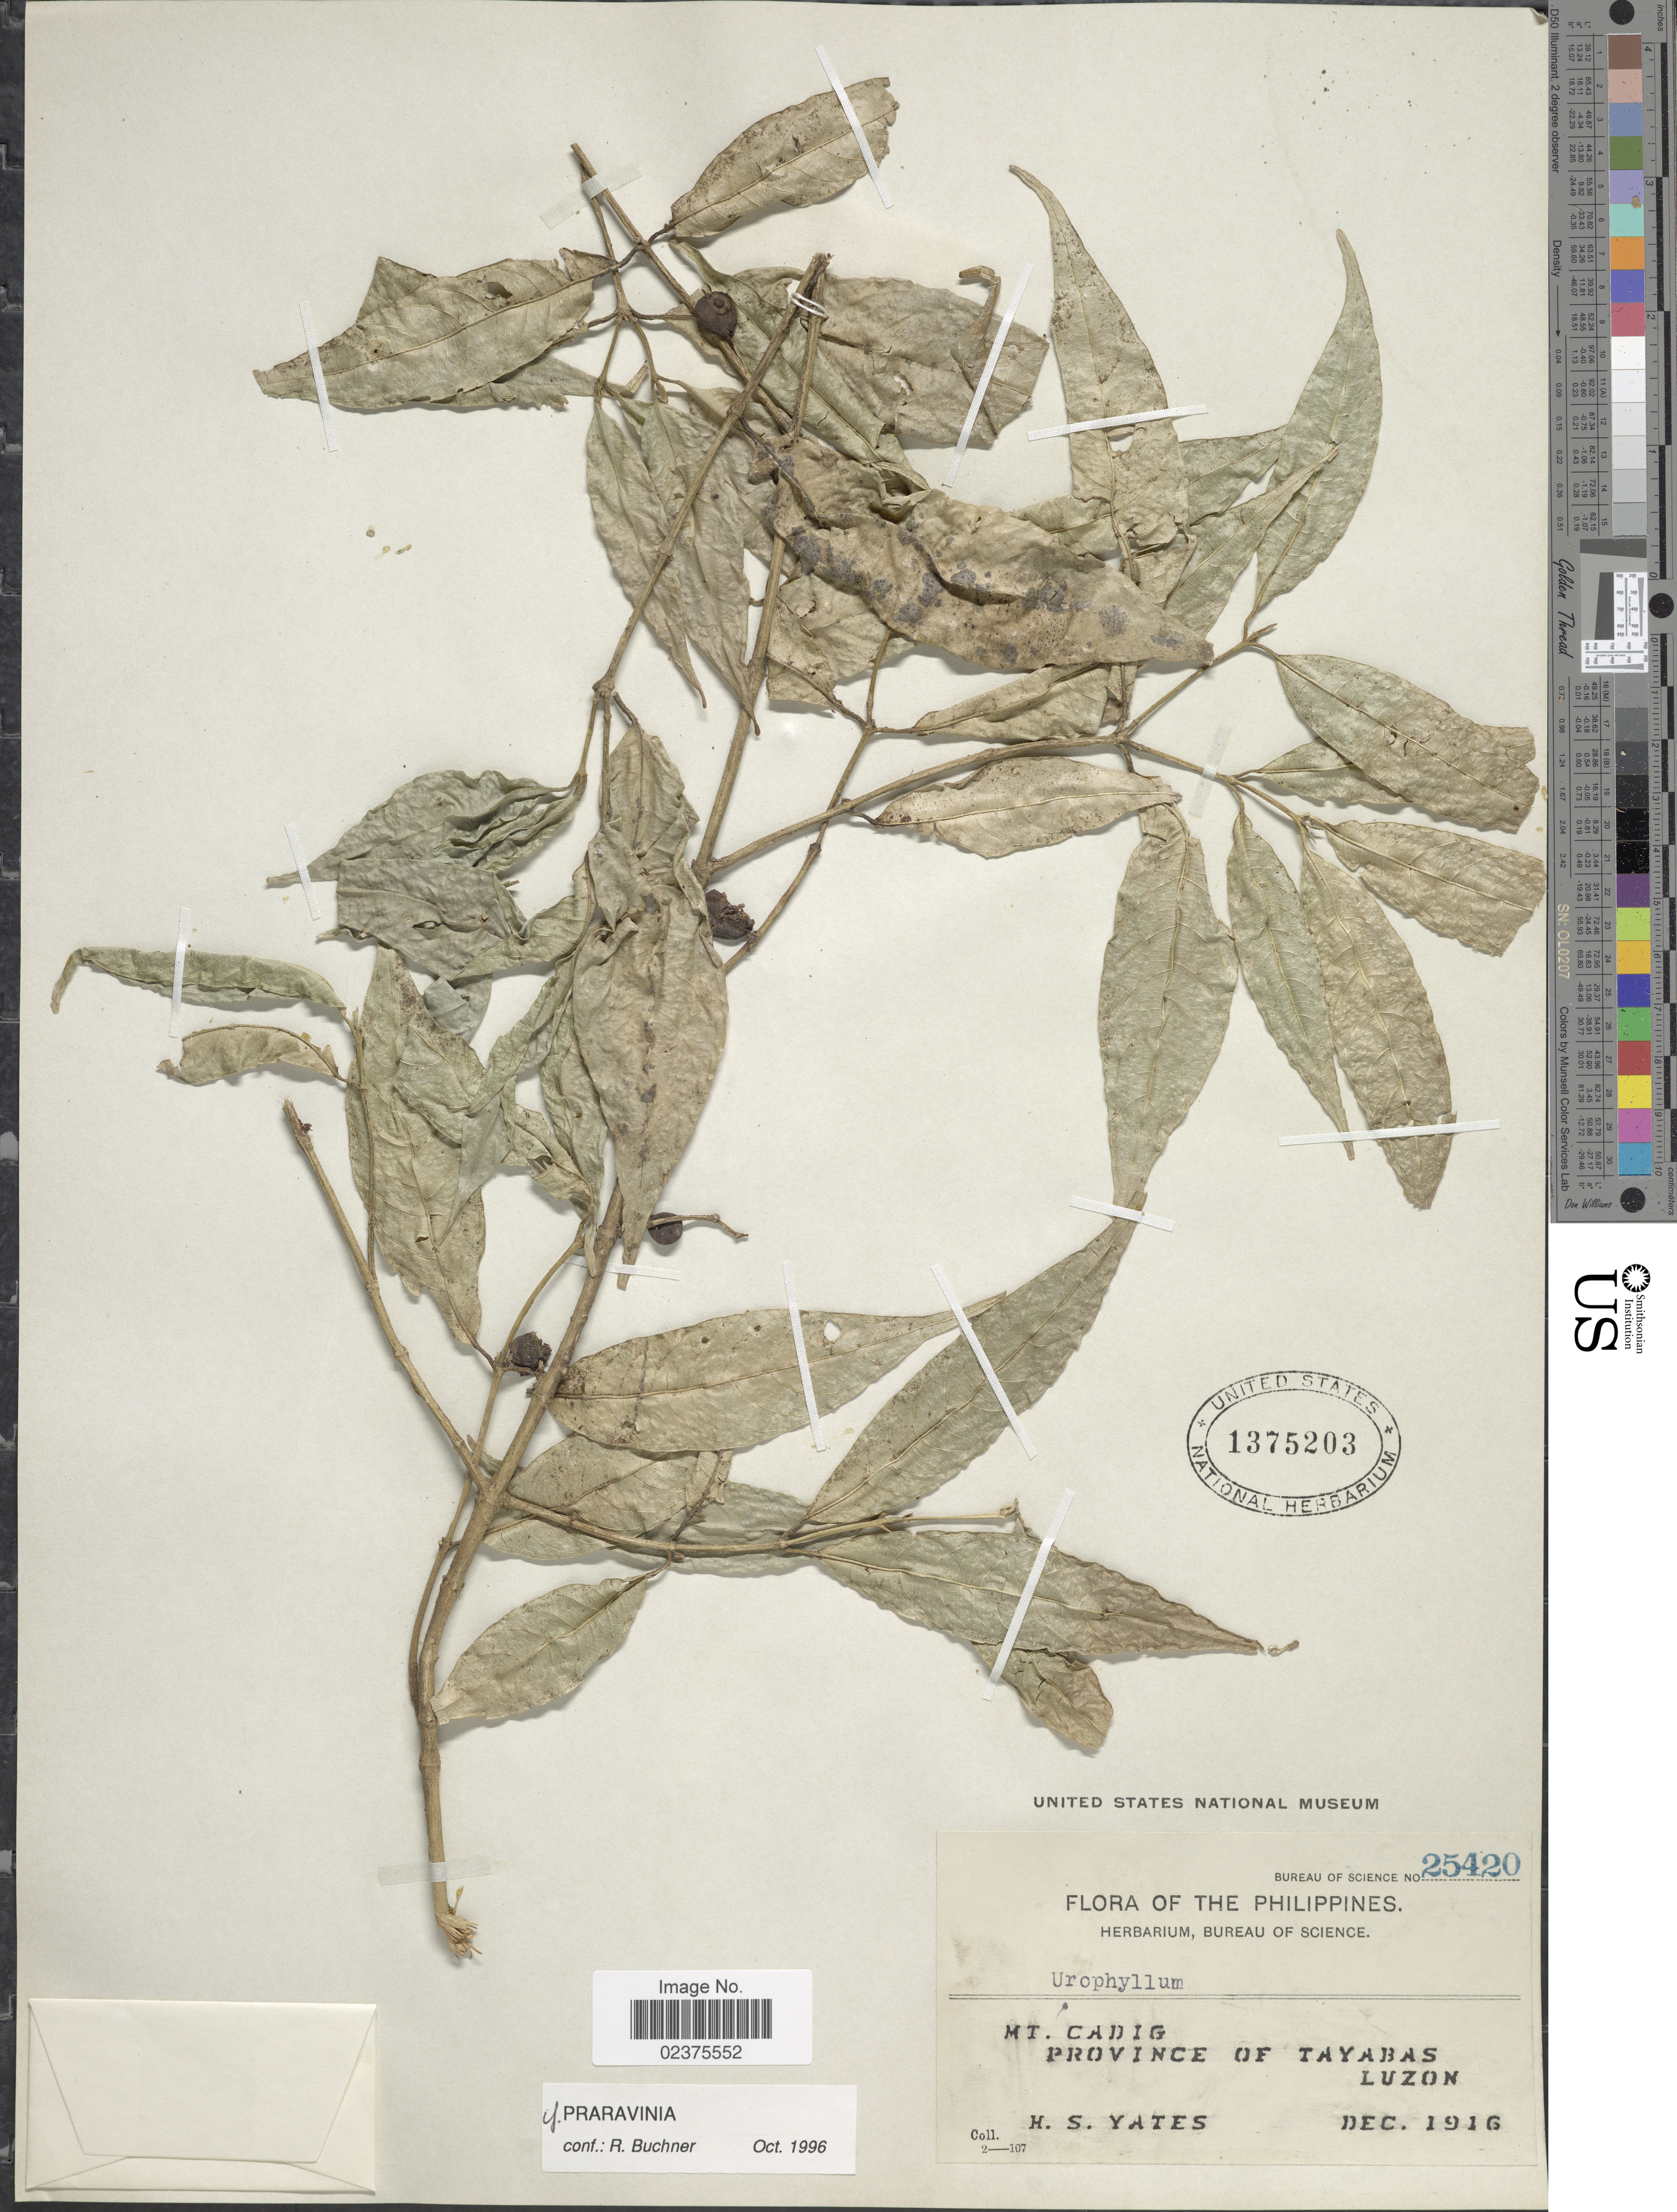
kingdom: Plantae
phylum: Tracheophyta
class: Magnoliopsida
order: Gentianales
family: Rubiaceae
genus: Praravinia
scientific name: Praravinia sp.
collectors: H. S. Yates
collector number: Bureau of Science 25420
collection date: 1916-12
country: Philippines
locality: Mt. Cadig, Province of Tayabas, Luzon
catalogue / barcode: US 1375203